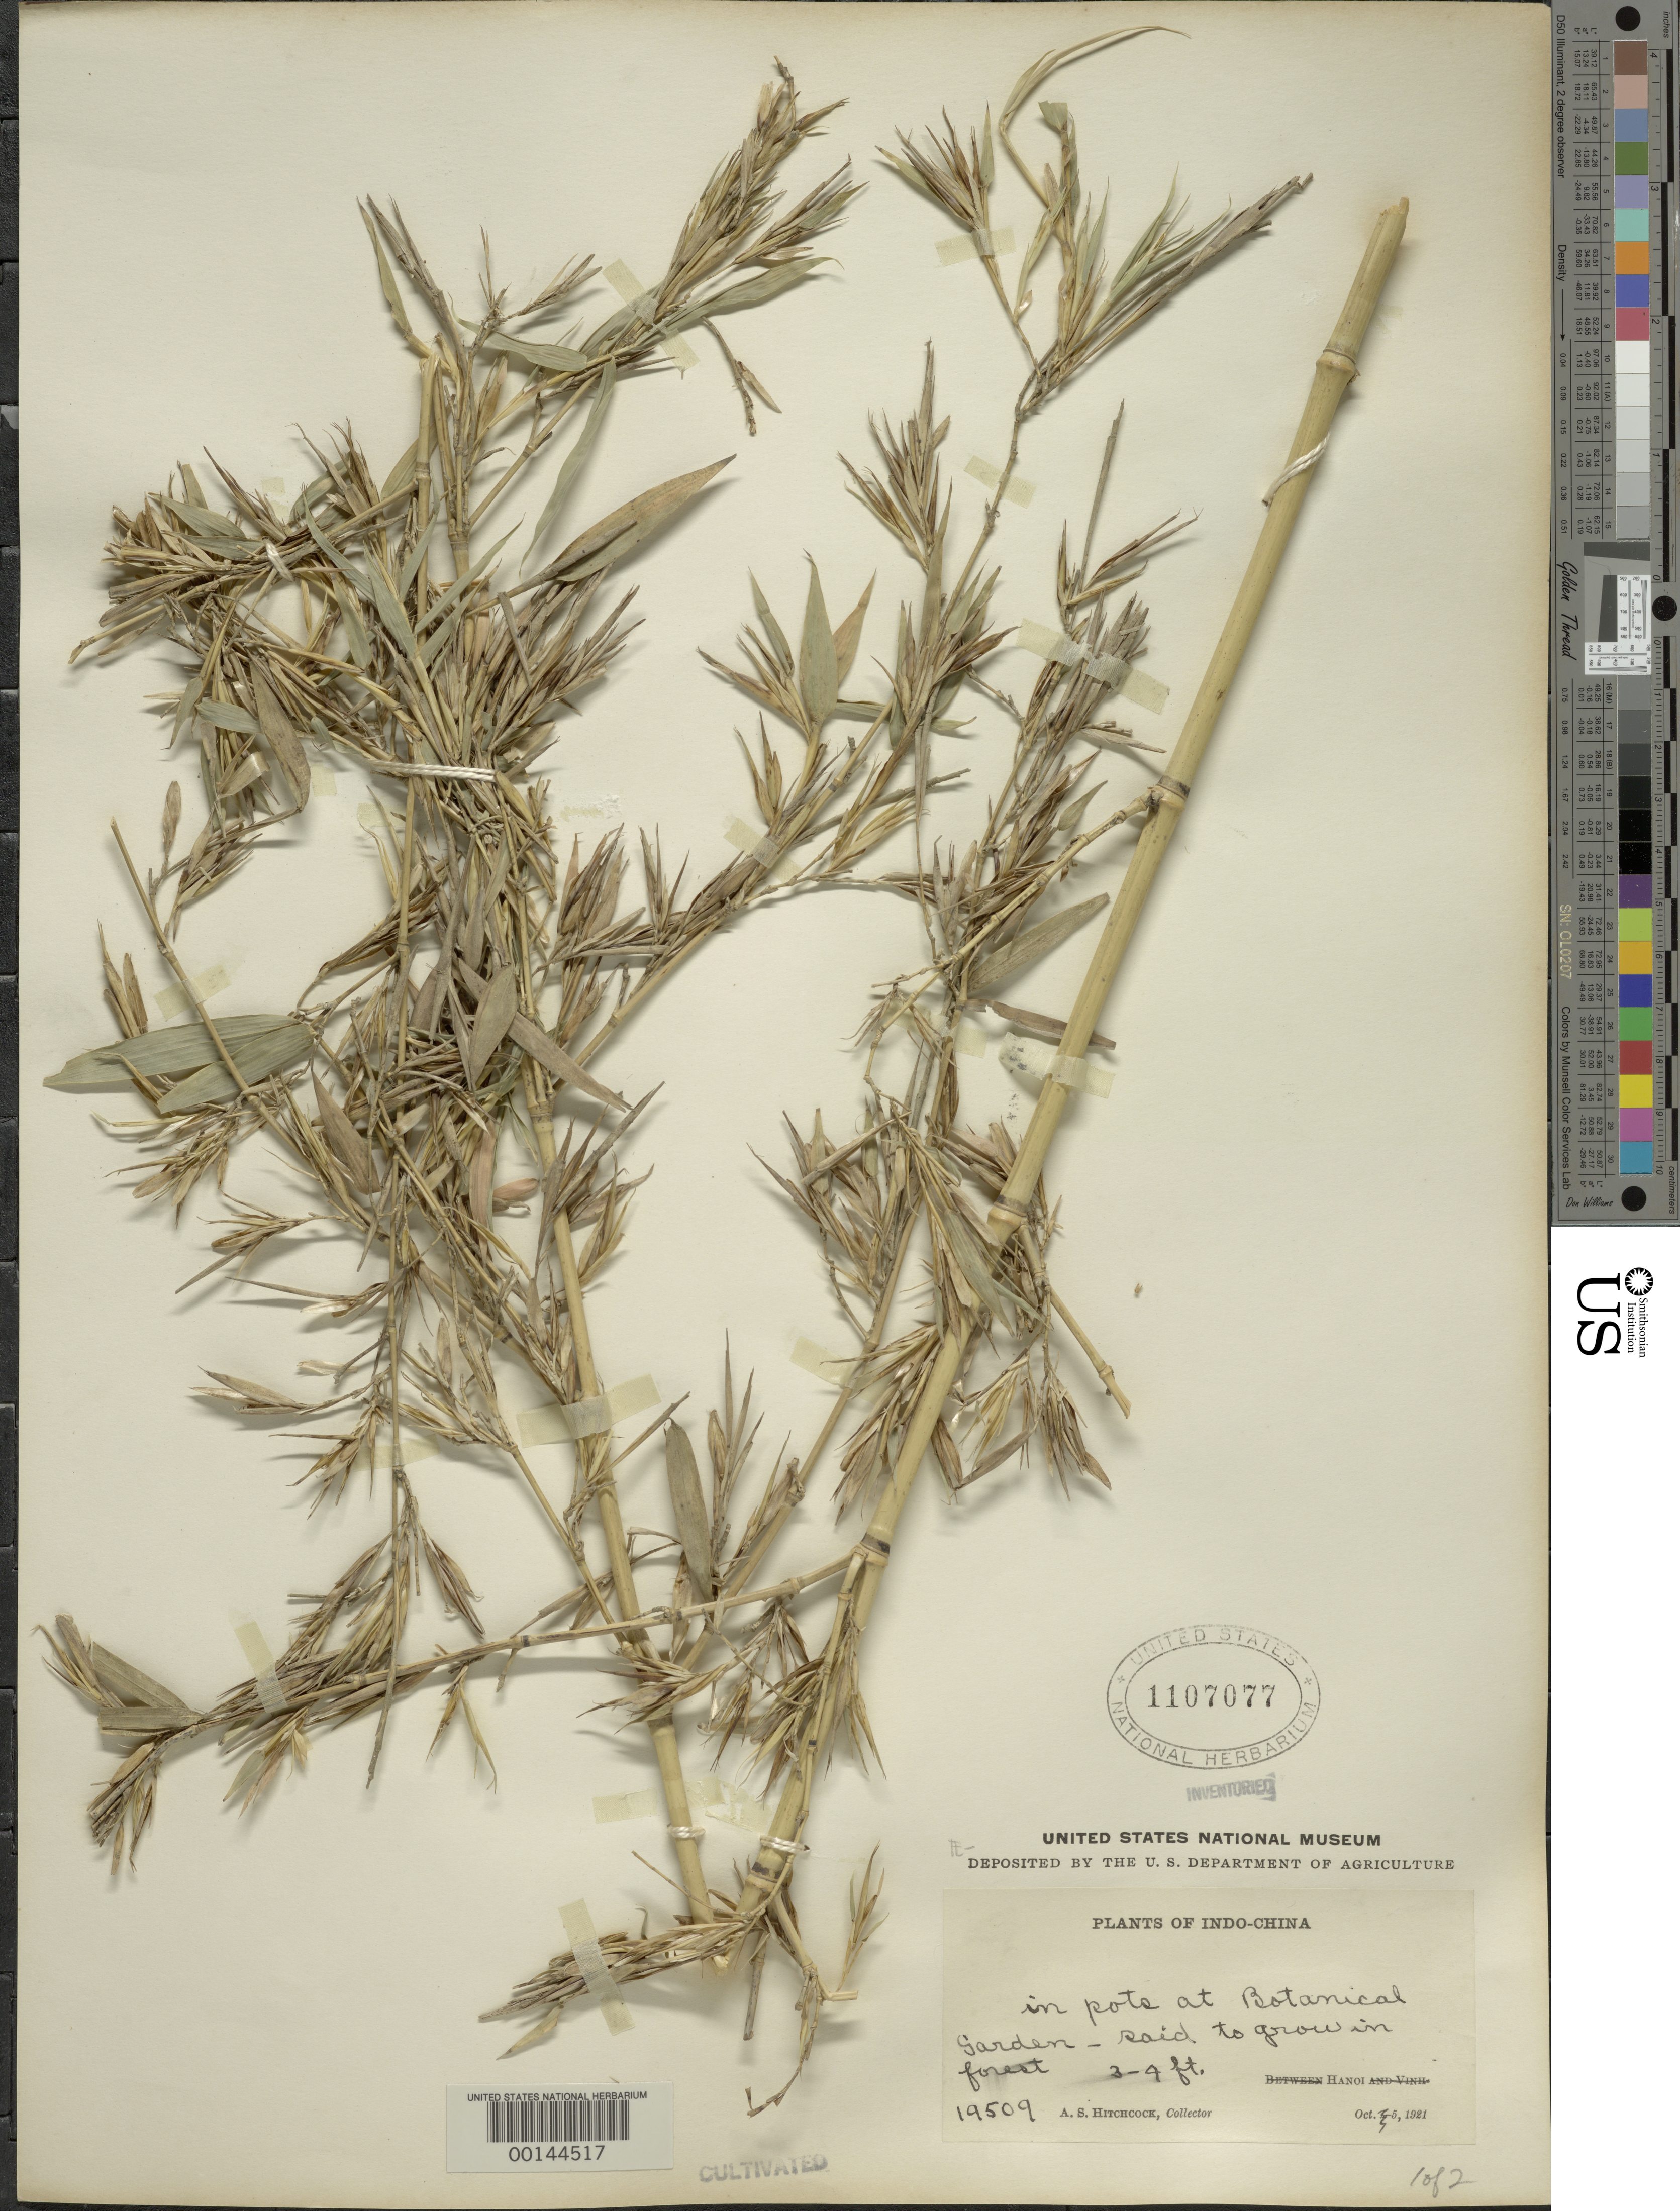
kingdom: Plantae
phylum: Tracheophyta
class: Liliopsida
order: Poales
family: Poaceae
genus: Phyllostachys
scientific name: Phyllostachys sp.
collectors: A. S. Hitchcock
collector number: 19509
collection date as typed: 05 Oct 1921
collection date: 1921-10-05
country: Vietnam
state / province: Ha Noi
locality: Botanic garden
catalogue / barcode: US 1107077